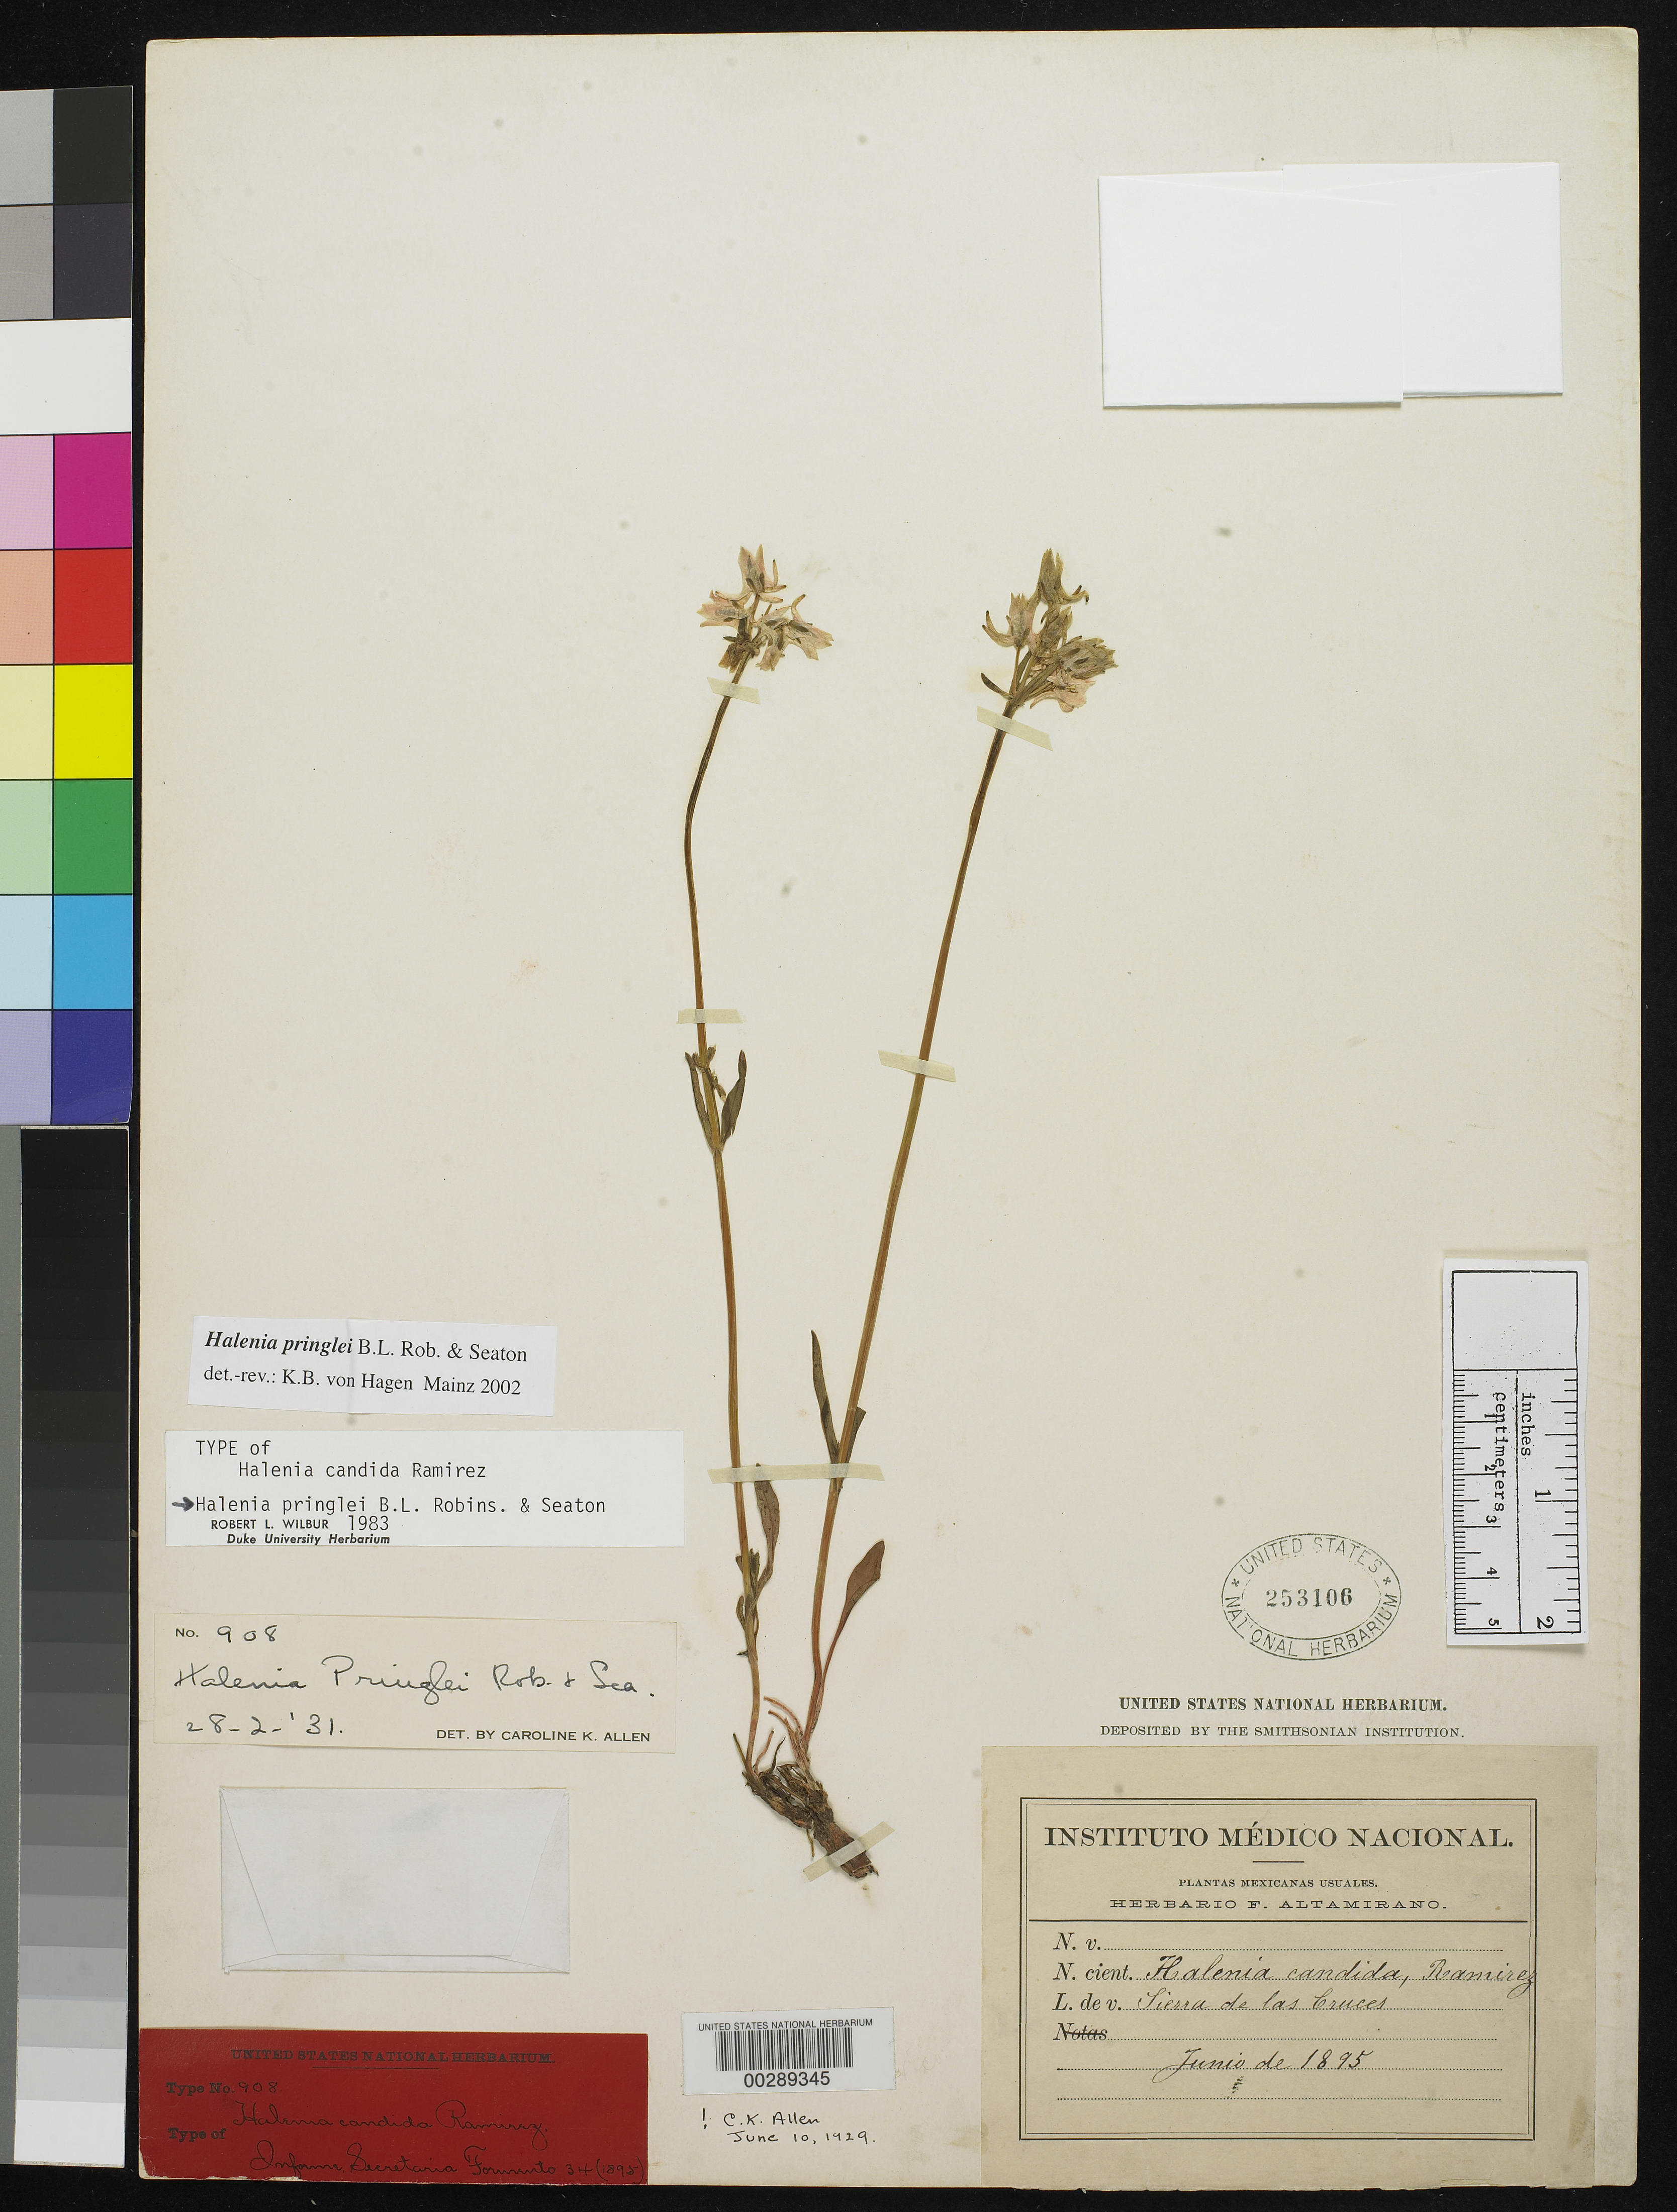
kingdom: Plantae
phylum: Tracheophyta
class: Magnoliopsida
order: Gentianales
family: Gentianaceae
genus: Halenia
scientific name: Halenia candida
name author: Ramírez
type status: Isotype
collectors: F. Altamirano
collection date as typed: Jun 1895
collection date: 1895-06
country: Mexico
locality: Sierra de las Cruces.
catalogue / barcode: US 253106